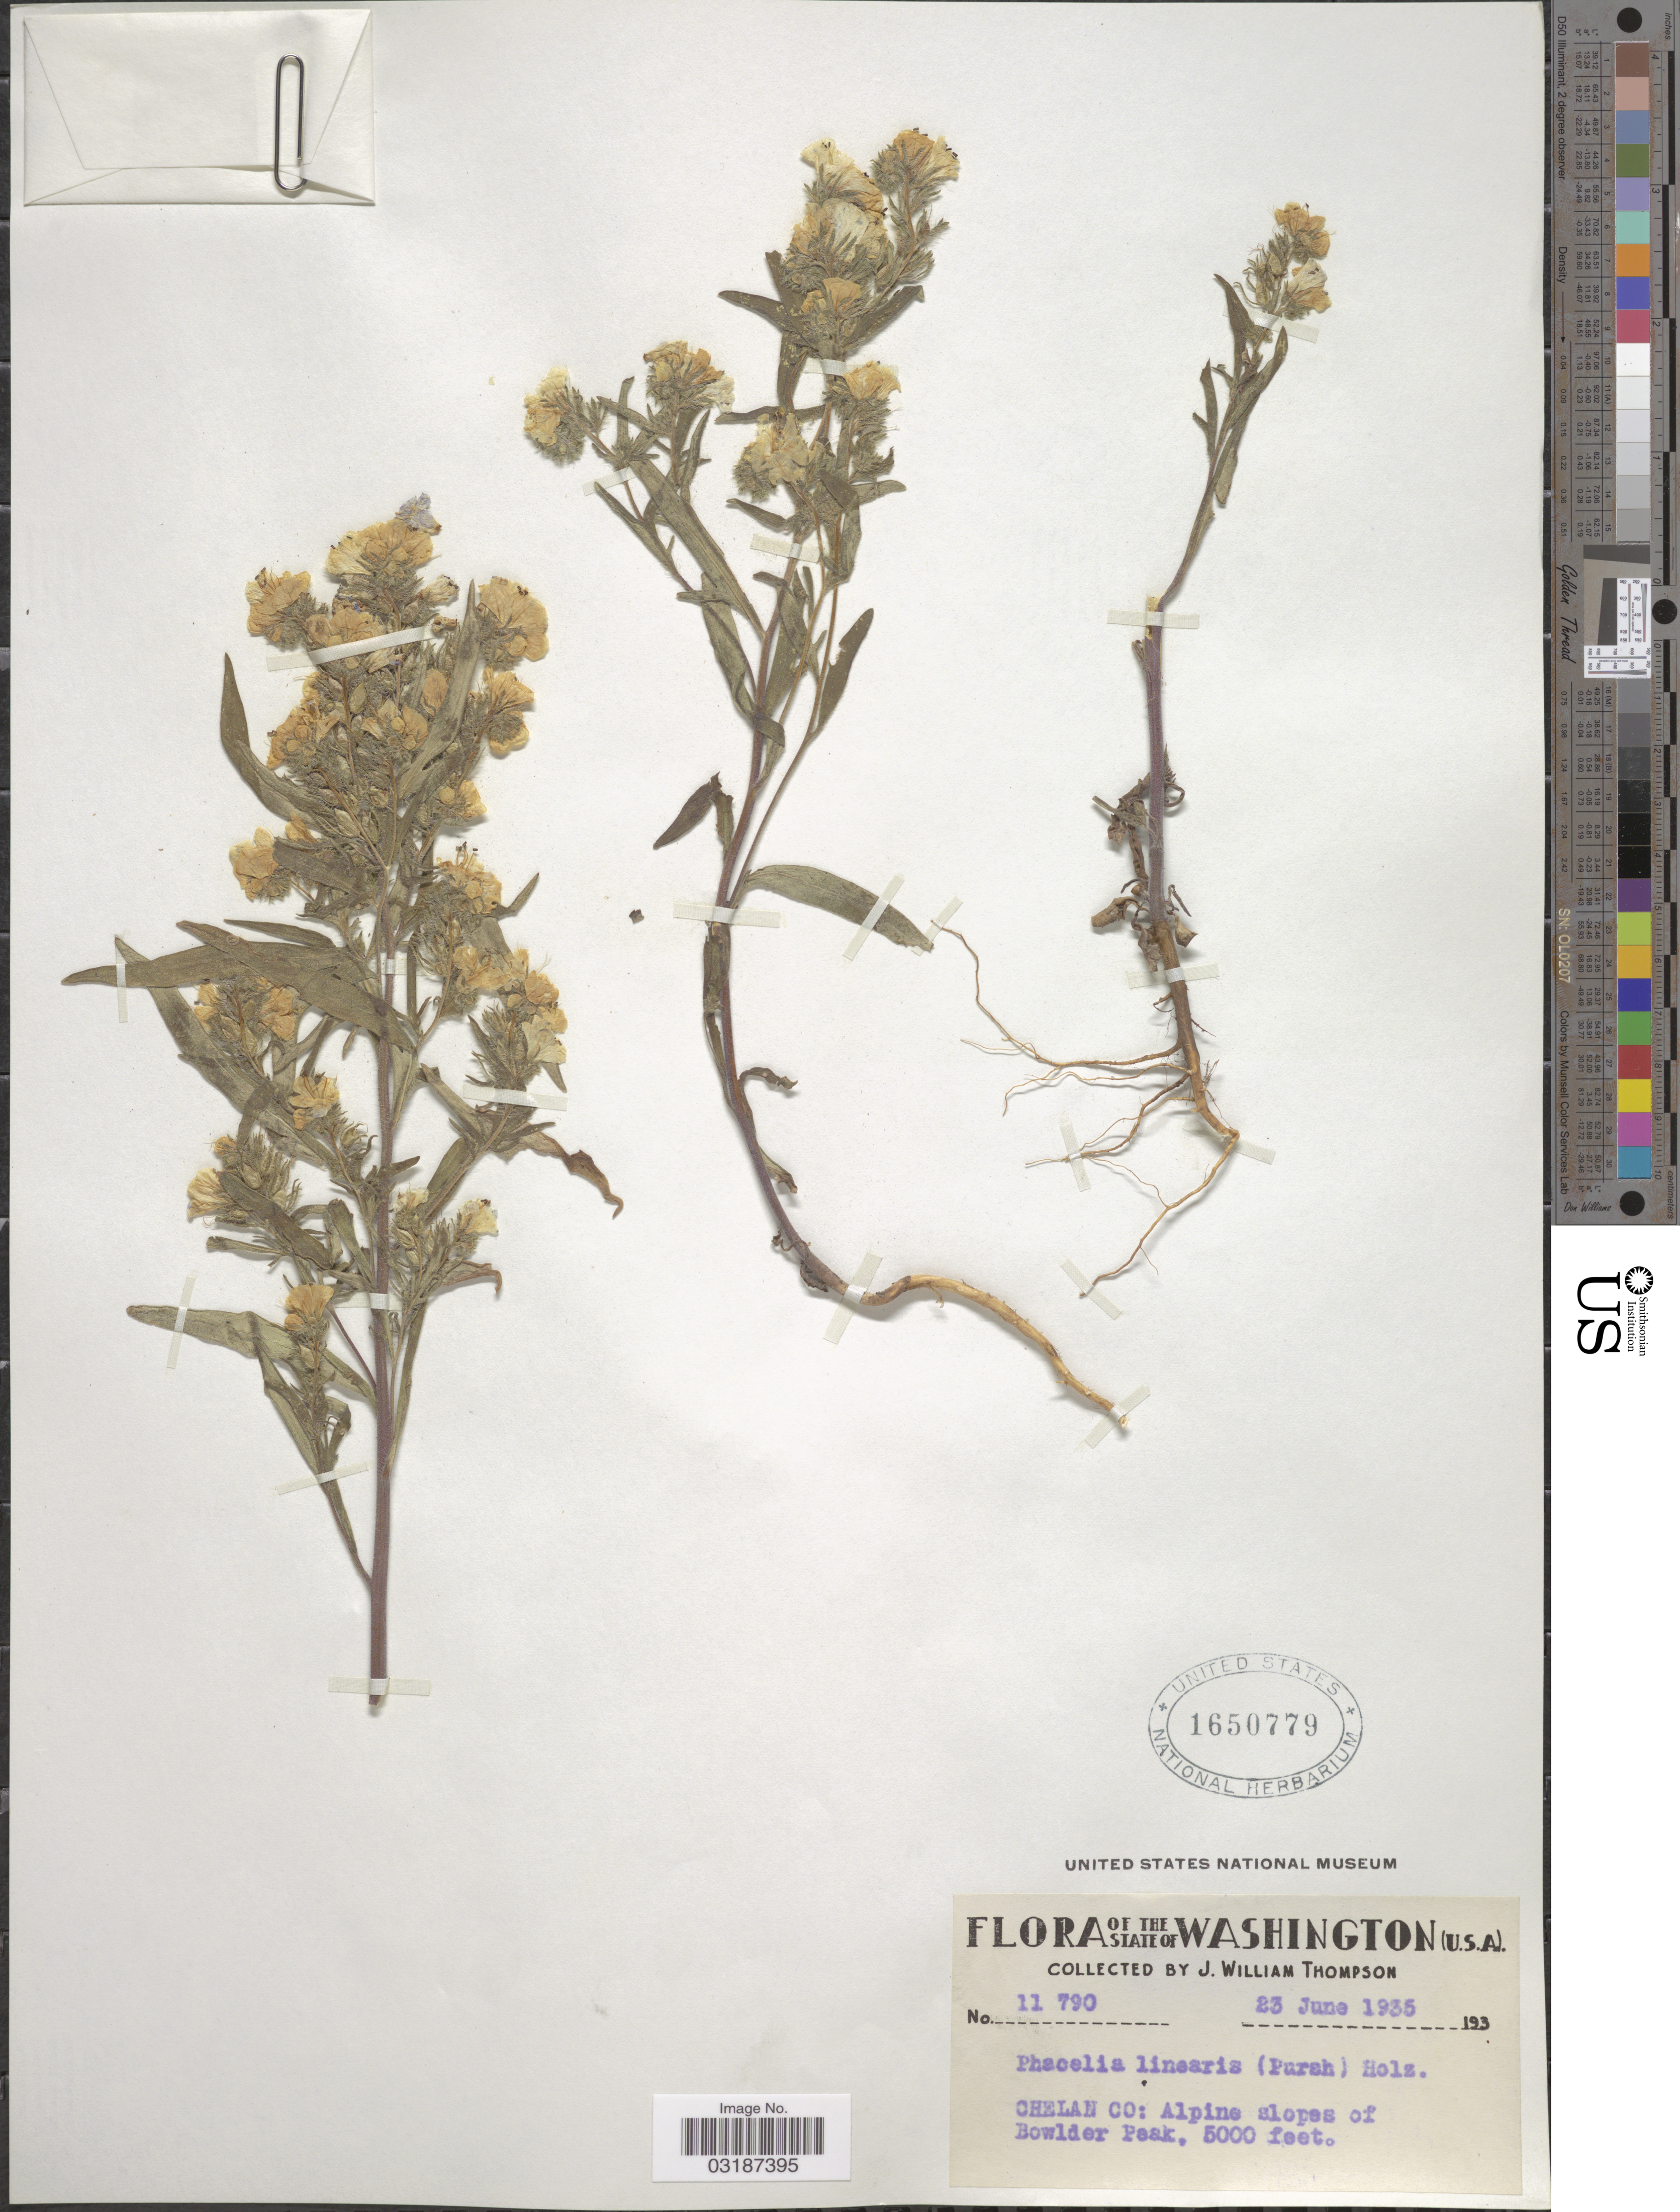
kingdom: Plantae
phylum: Tracheophyta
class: Magnoliopsida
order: Boraginales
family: Hydrophyllaceae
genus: Phacelia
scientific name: Phacelia linearis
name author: (Pursh) Holz.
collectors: J. W. Thompson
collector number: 11790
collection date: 1935-06-23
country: United States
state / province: Washington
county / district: Chelan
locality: Chelan Co: Alpine slopes of Bowlder Peak.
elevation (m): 1524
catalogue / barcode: US 1650779